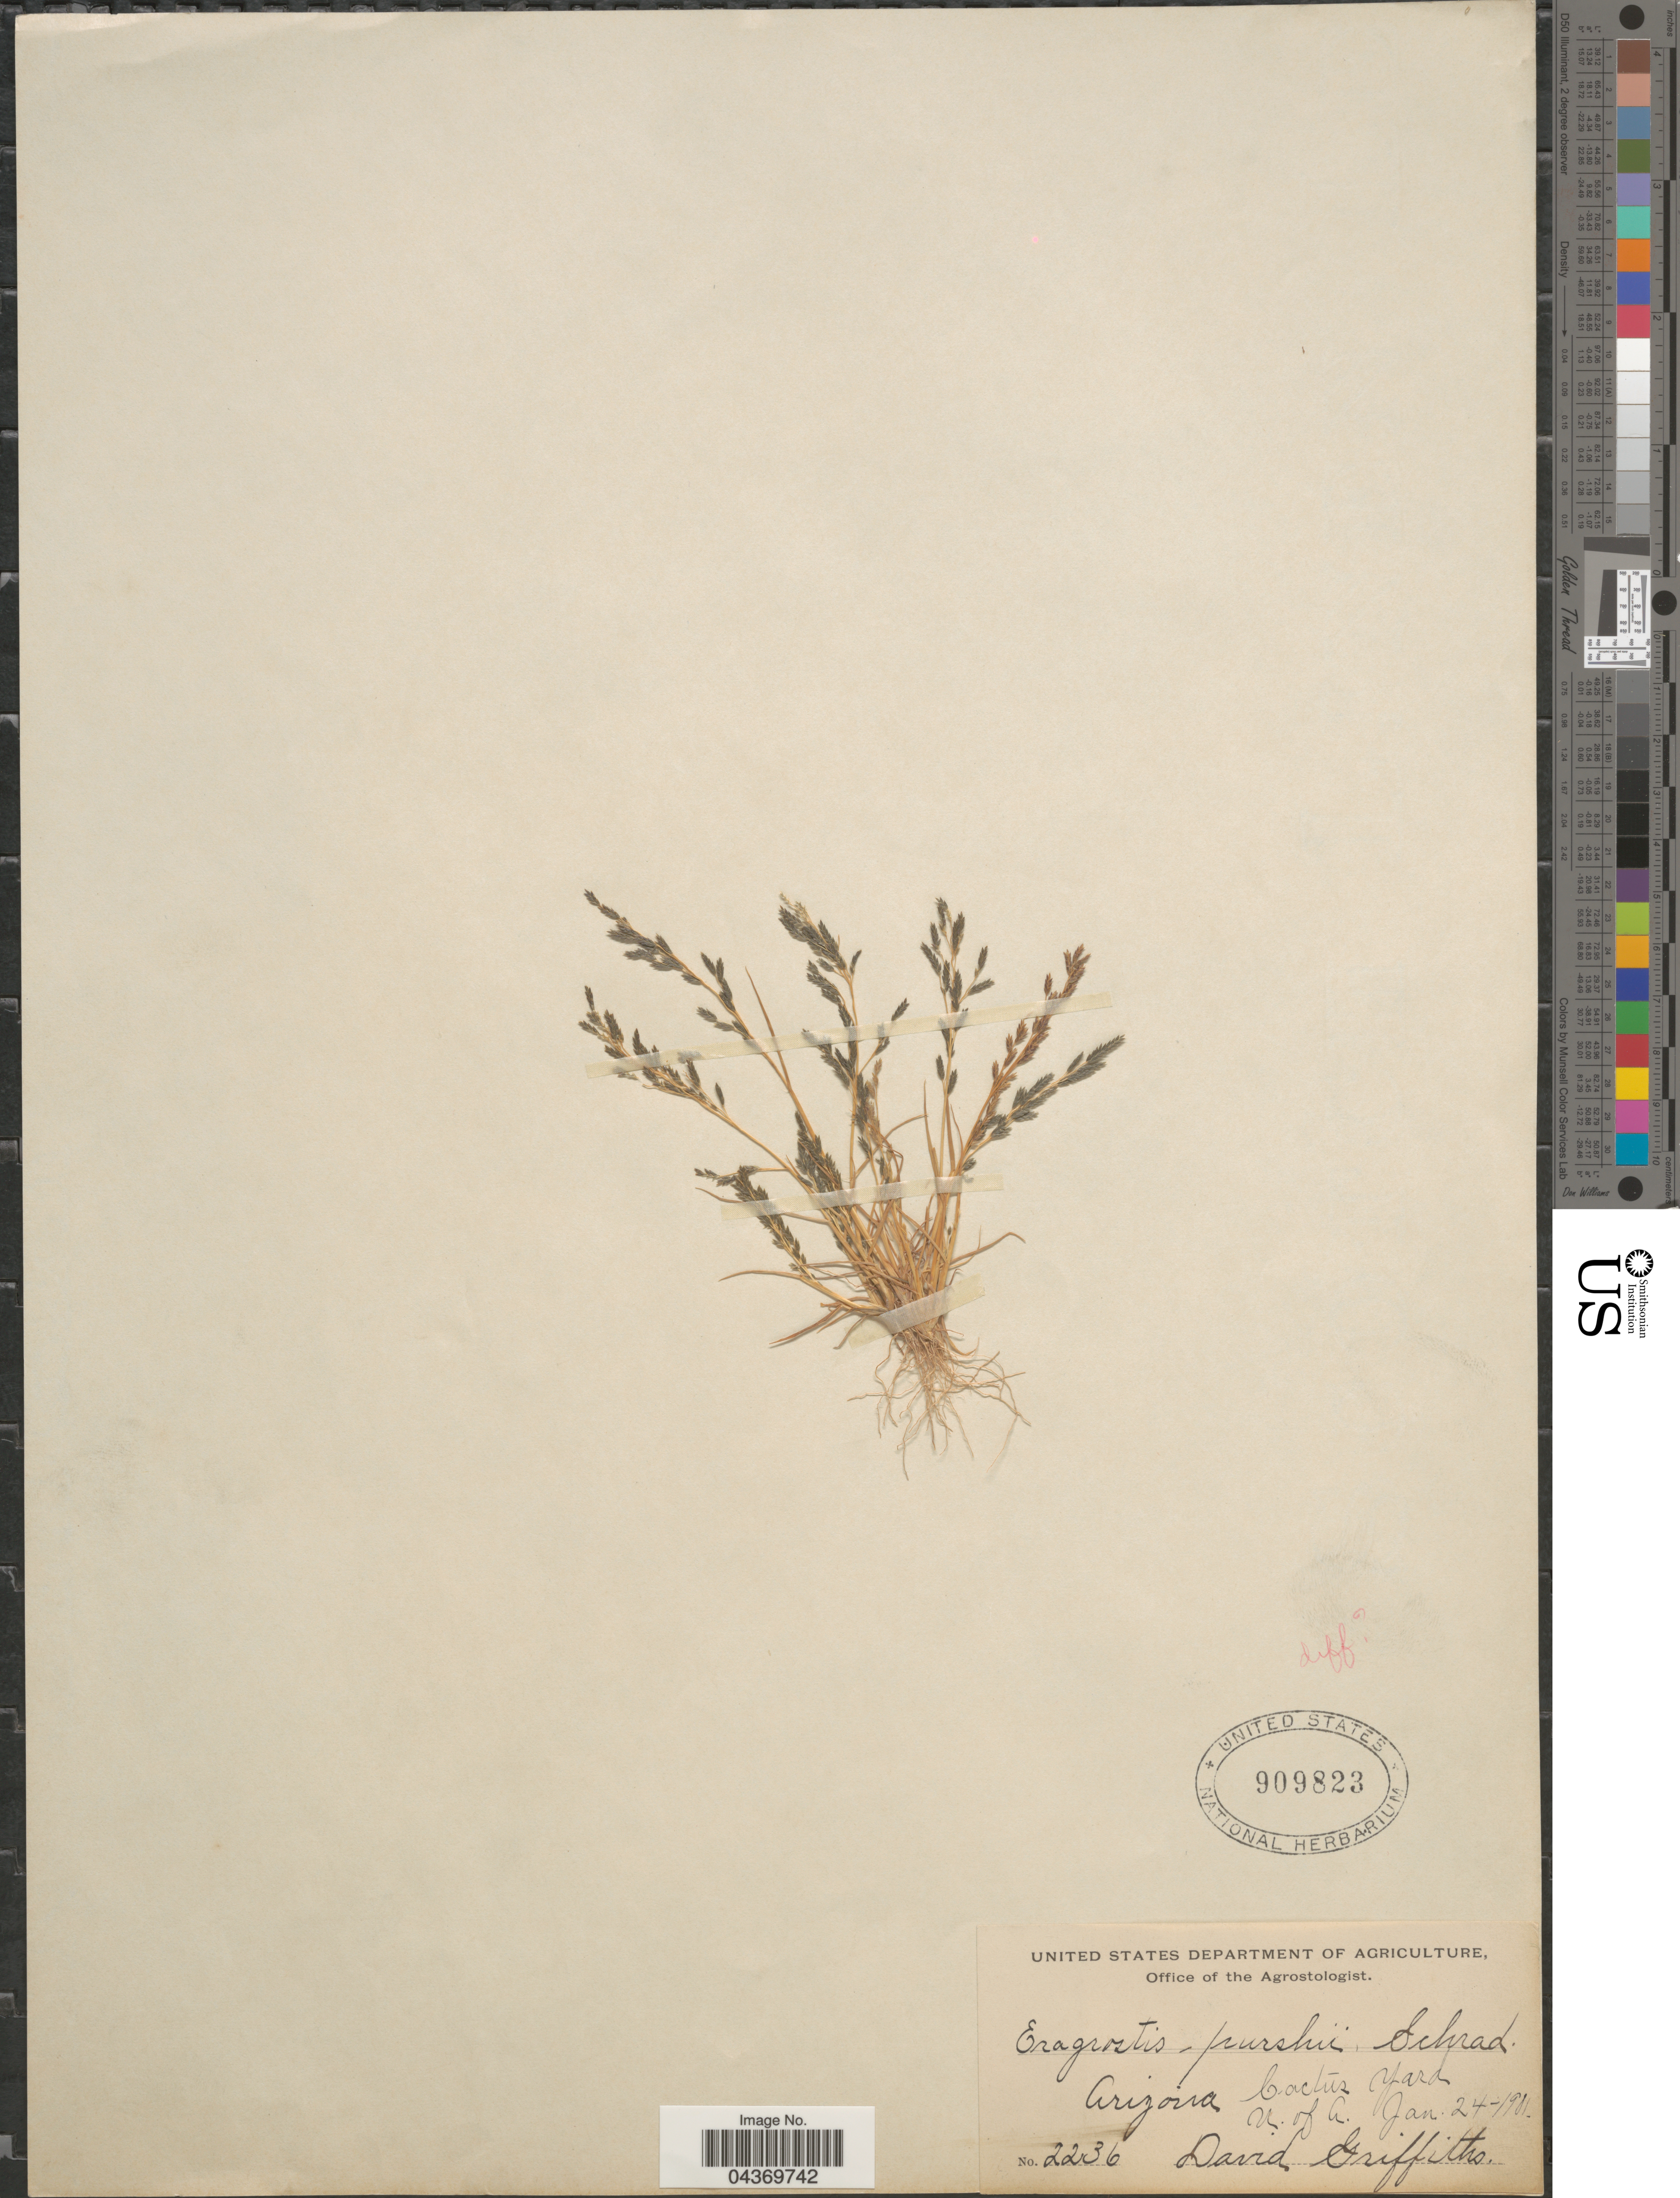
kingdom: Plantae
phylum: Tracheophyta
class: Liliopsida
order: Poales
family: Poaceae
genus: Eragrostis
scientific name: Eragrostis pectinacea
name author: (Michx.) Nees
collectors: D. Griffiths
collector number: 2236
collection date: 1901-01-24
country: United States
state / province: Arizona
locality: Cactus Yard. N. of A.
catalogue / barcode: US 909823